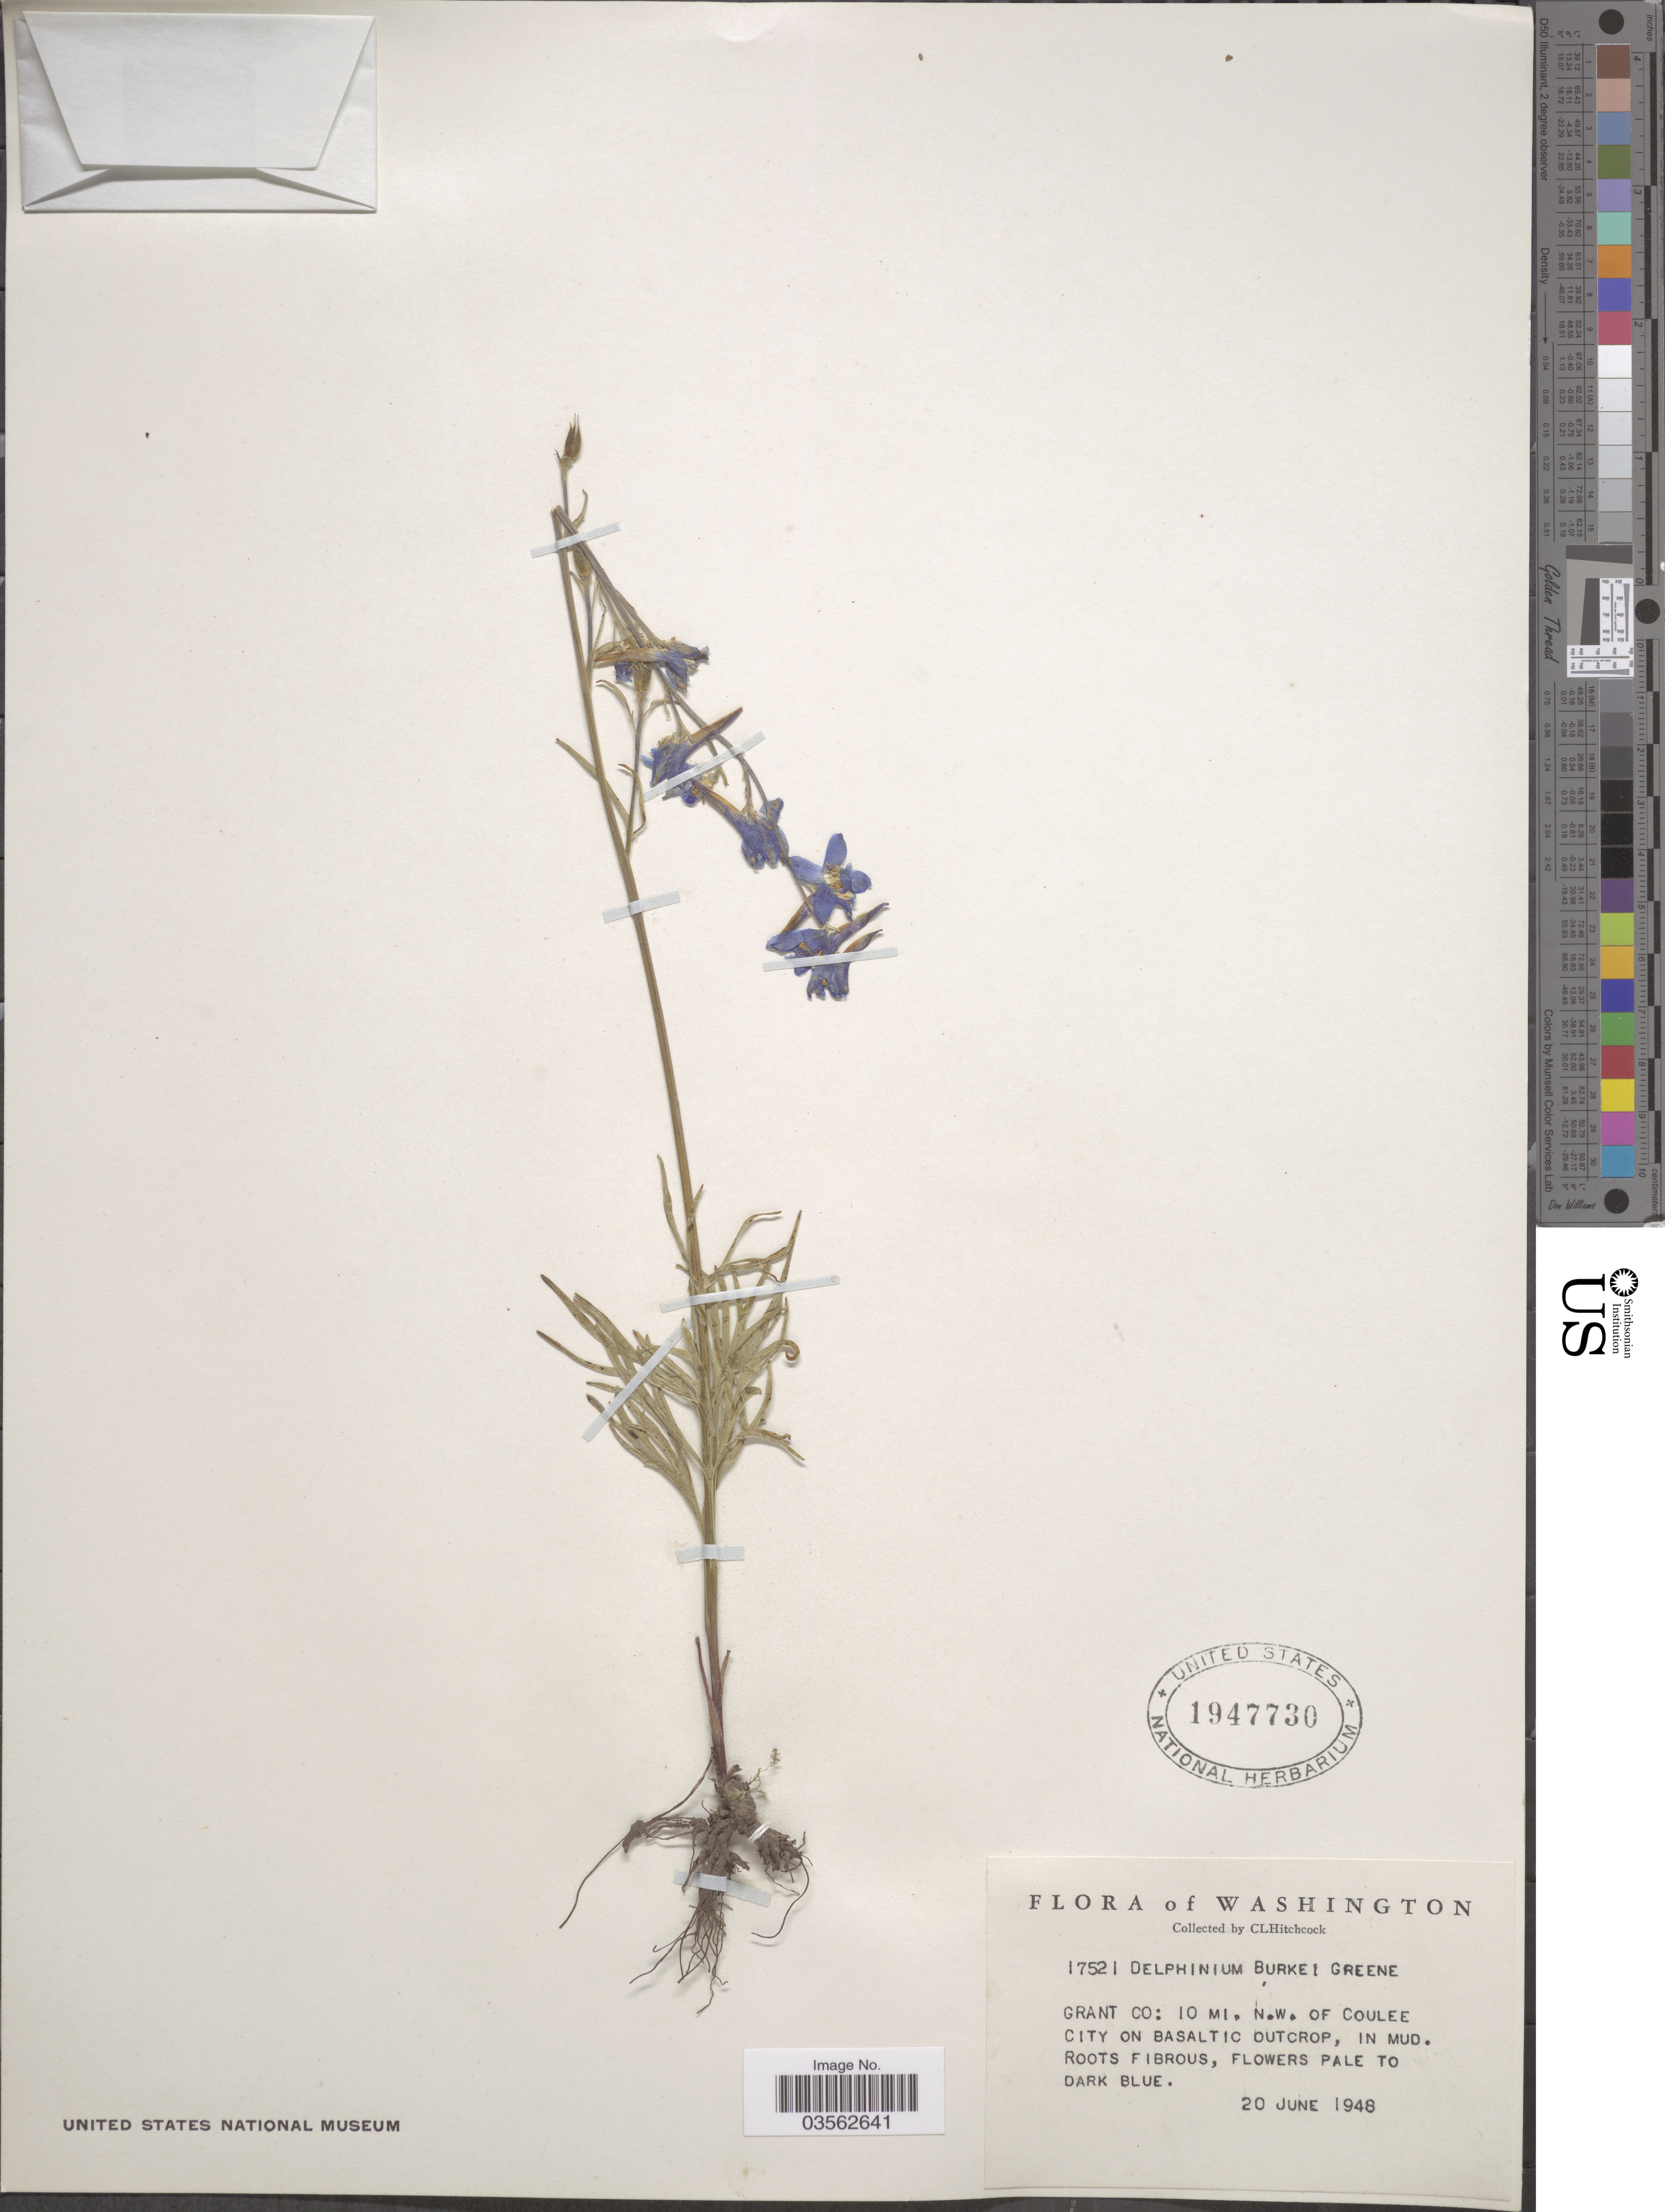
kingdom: Plantae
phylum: Tracheophyta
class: Magnoliopsida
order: Ranunculales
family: Ranunculaceae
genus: Delphinium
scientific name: Delphinium burkei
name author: Greene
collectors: C. L. Hitchcock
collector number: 17521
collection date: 1948-06-20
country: United States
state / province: Washington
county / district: Grant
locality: Grant Co: 10 mi. N. W. of Coulee City.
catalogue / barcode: US 1947730